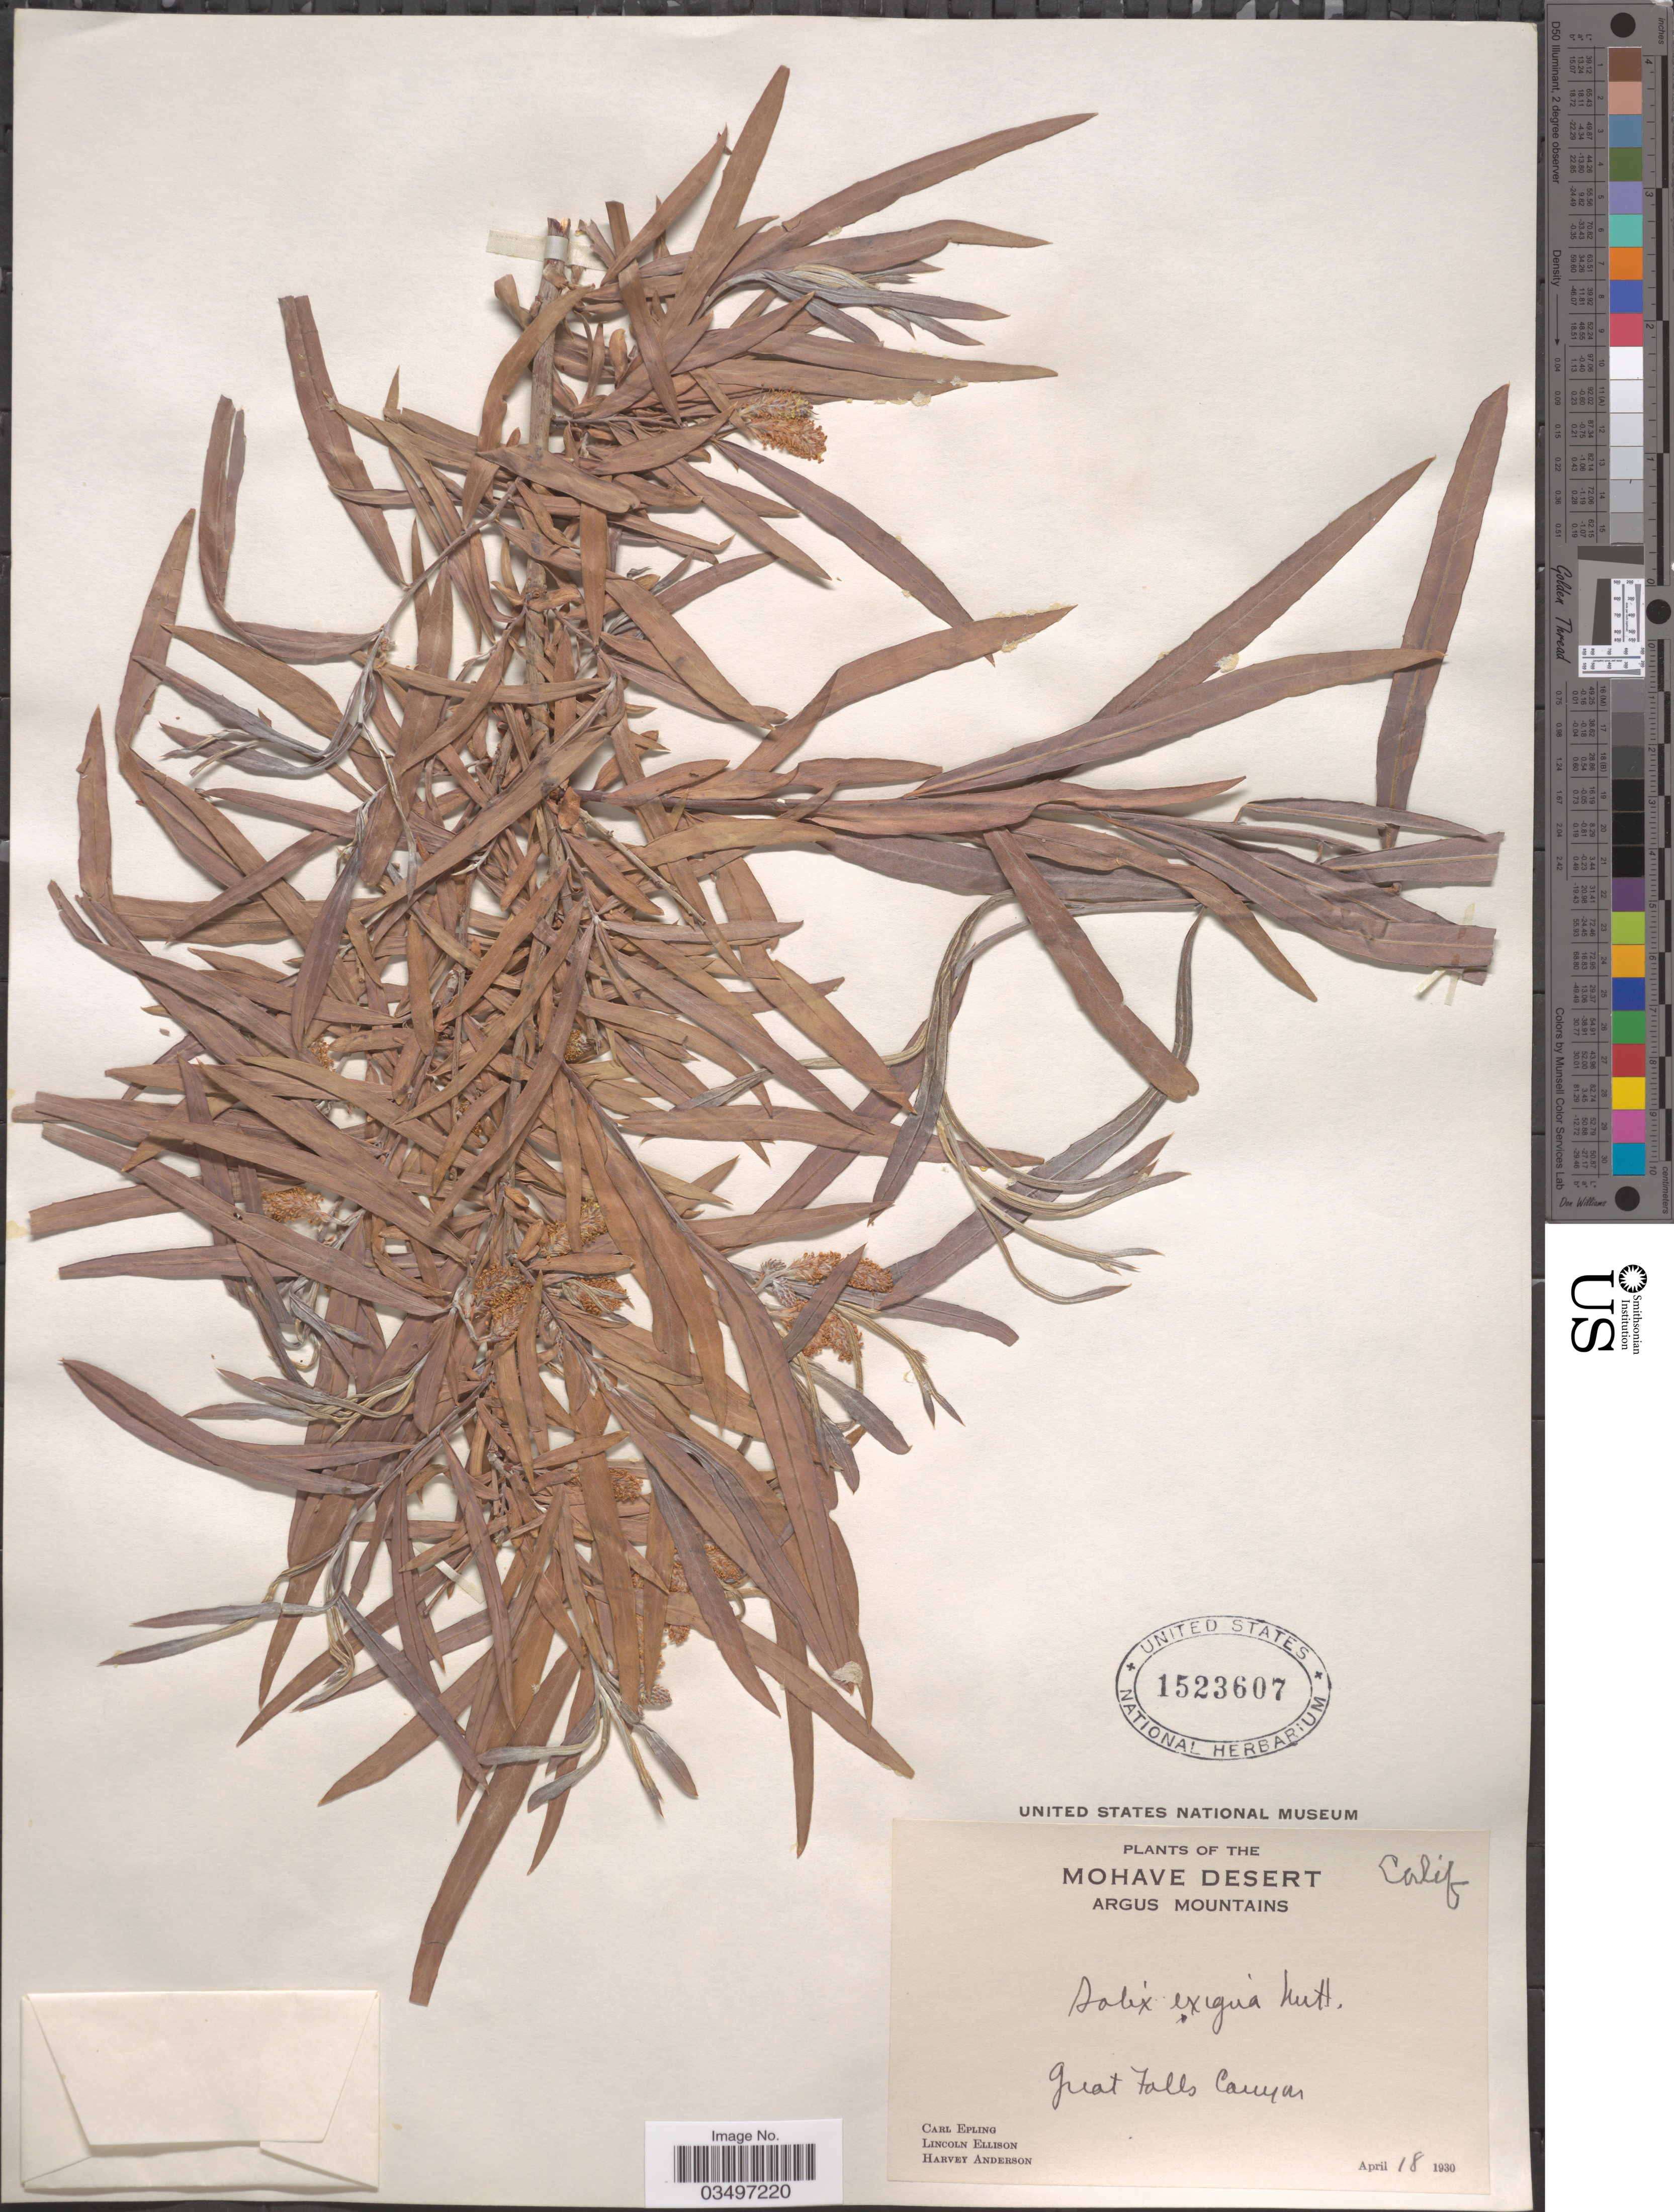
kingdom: Plantae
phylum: Tracheophyta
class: Magnoliopsida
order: Malpighiales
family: Salicaceae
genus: Salix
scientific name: Salix exigua var. virens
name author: Rowlee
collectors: C. C. Epling, L. Ellison & H. Anderson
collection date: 1930-04-18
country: United States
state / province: California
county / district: Kern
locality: Mohave Desert, Argus Mountains. Guat Falls Canyon.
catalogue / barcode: US 1523607